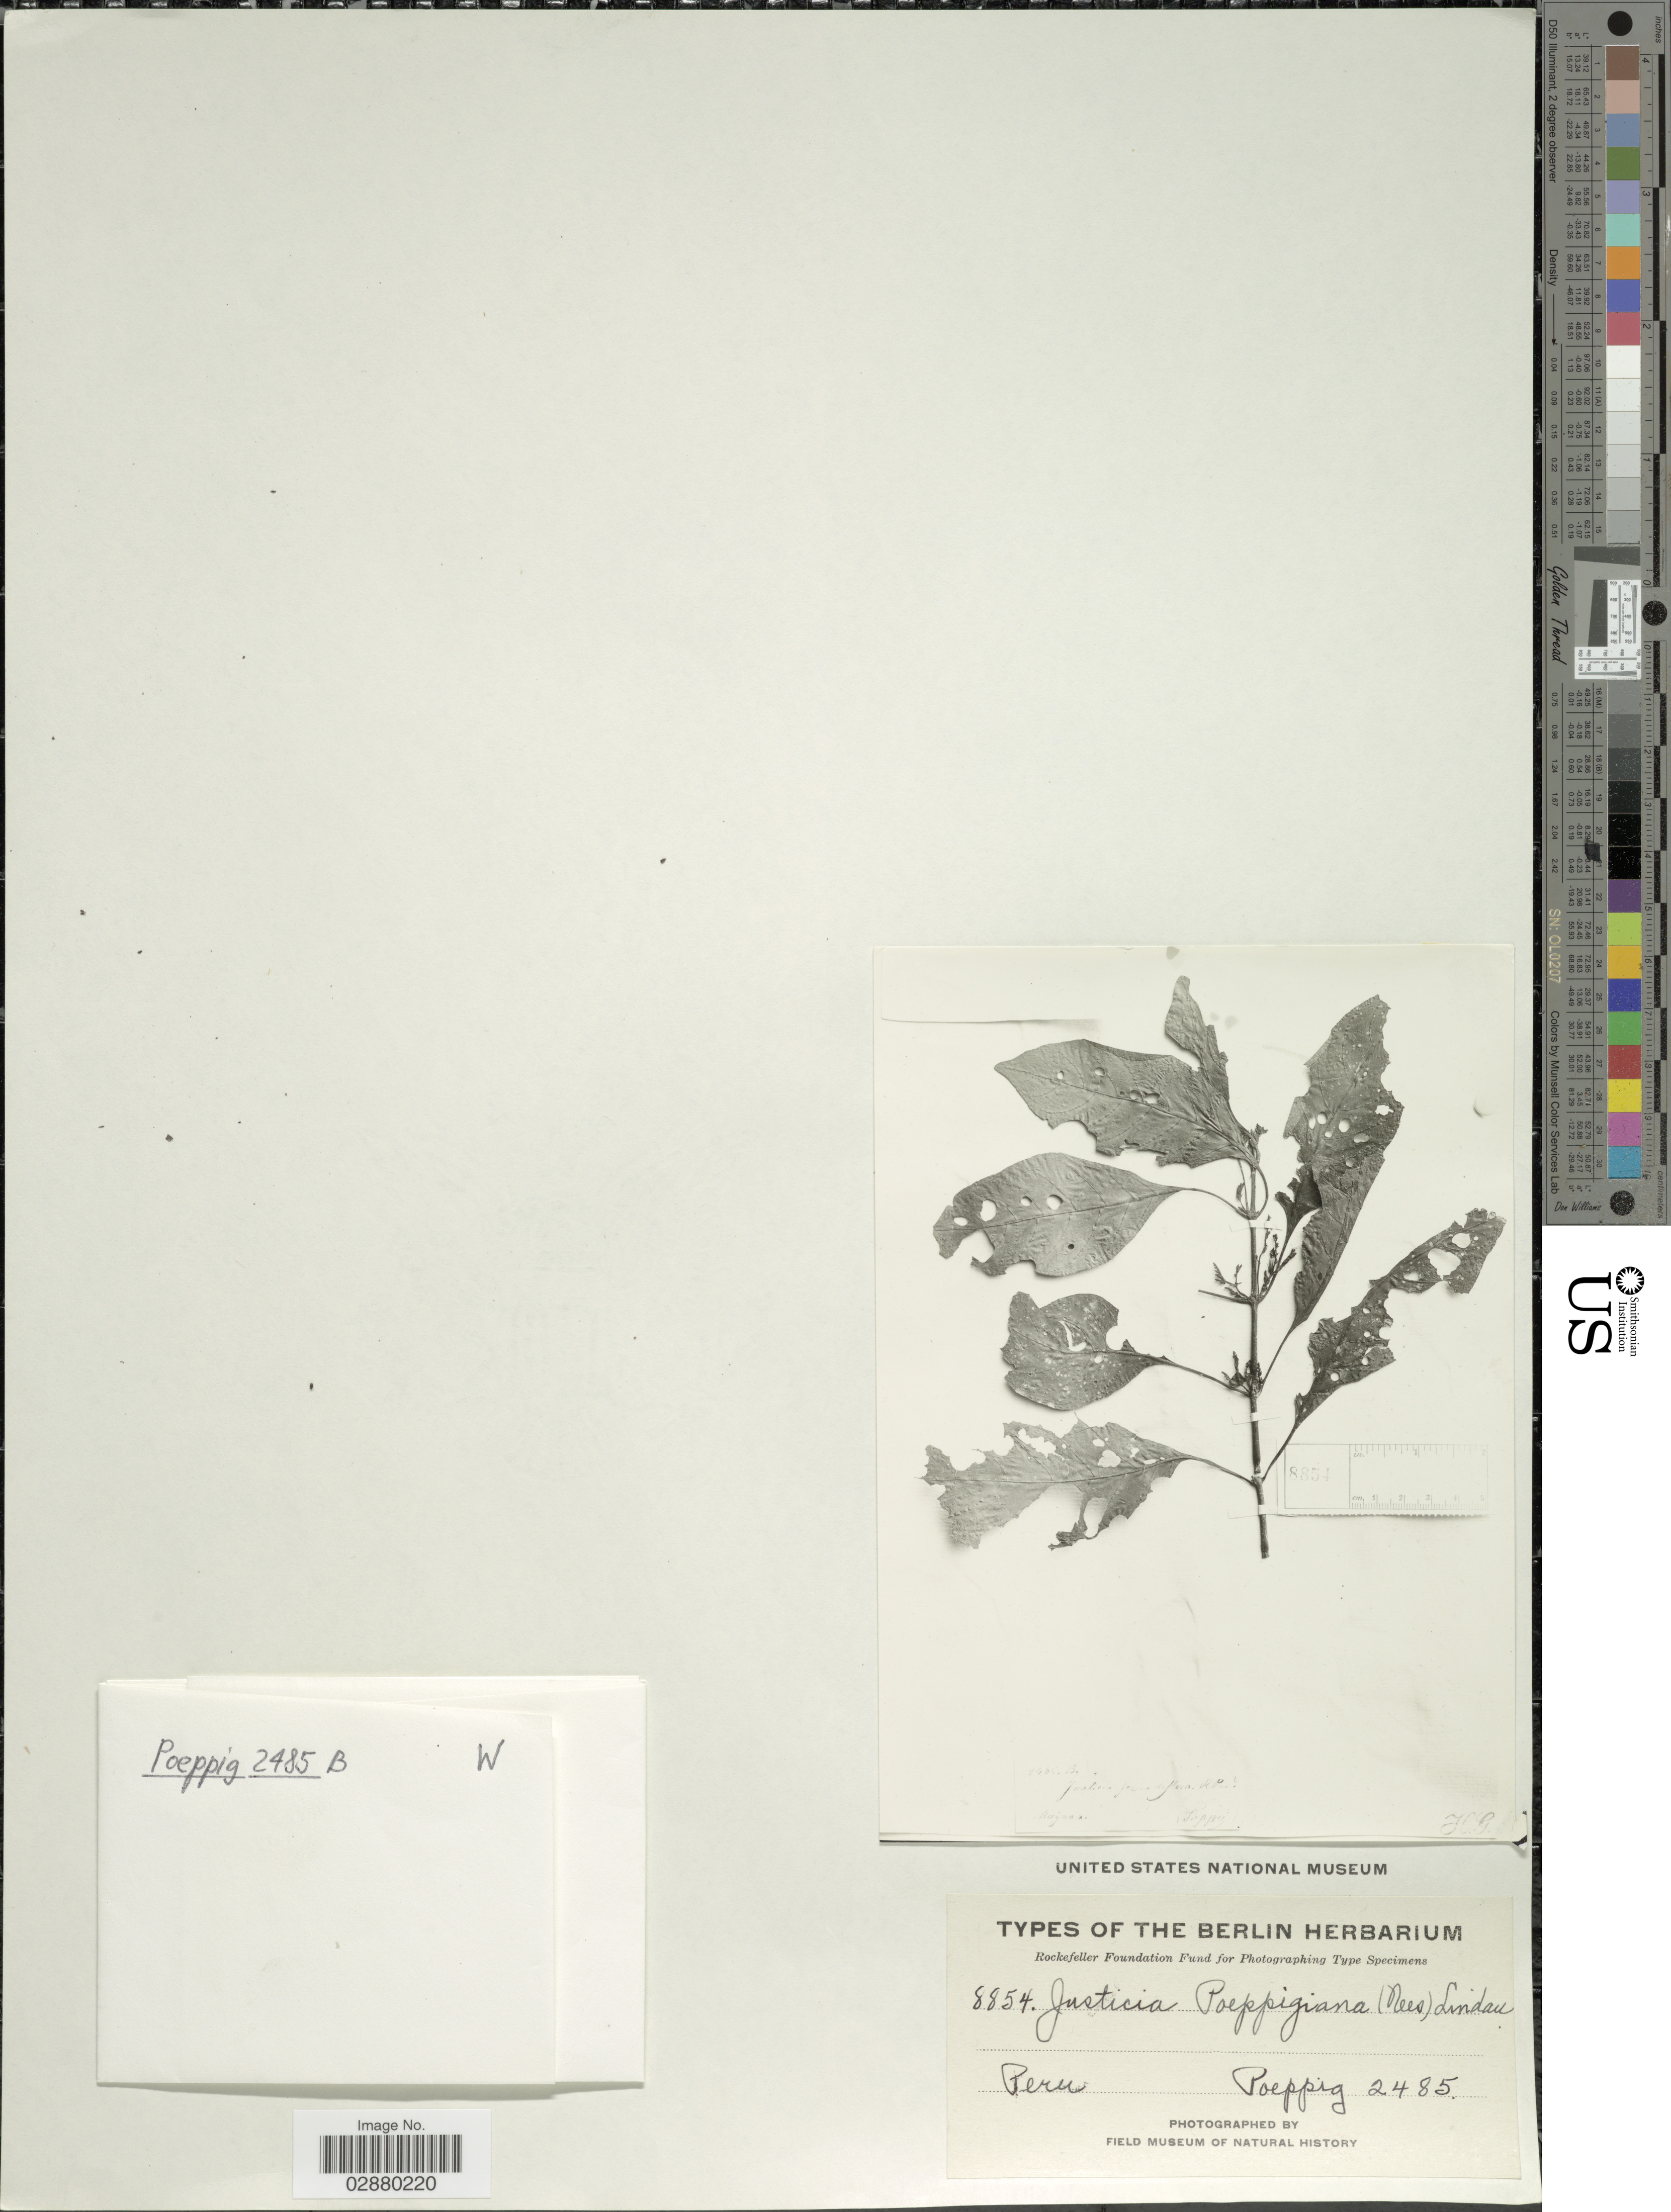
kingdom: Plantae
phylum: Tracheophyta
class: Magnoliopsida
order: Lamiales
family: Acanthaceae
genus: Justicia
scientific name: Justicia poeppigiana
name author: (Nees) Lindau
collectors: Poeppig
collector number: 2485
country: Peru